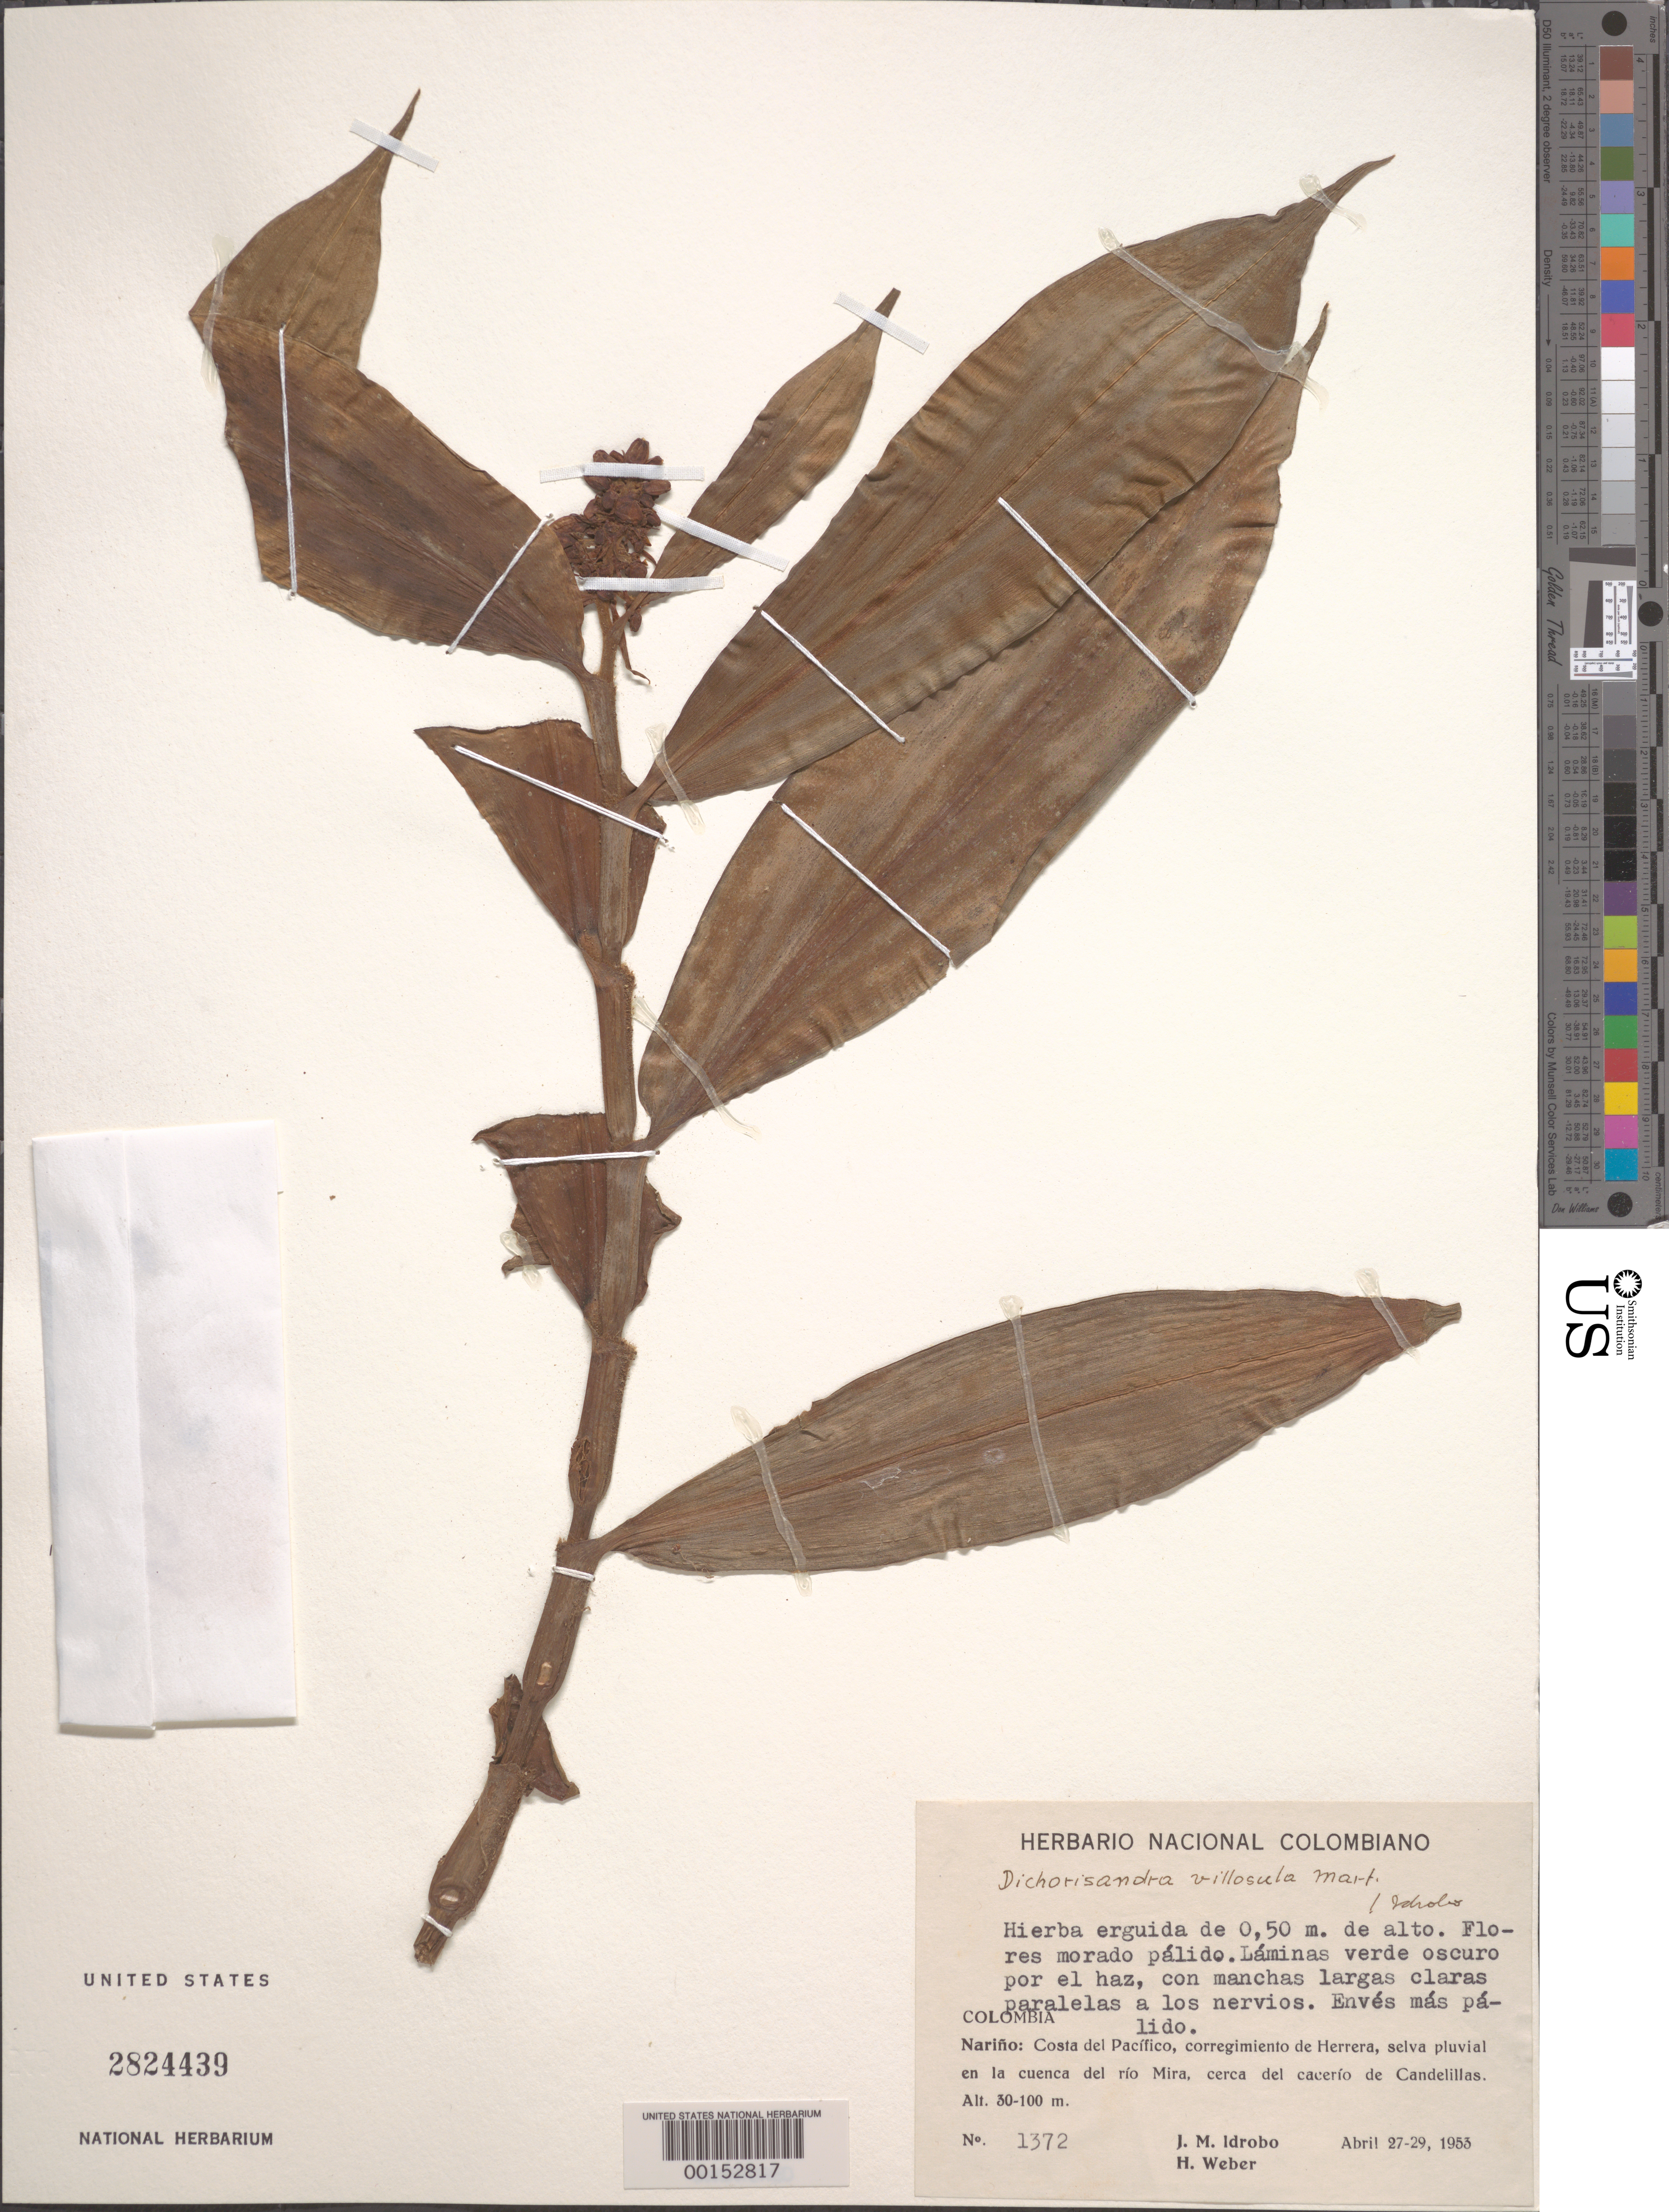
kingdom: Plantae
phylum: Tracheophyta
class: Liliopsida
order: Commelinales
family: Commelinaceae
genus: Dichorisandra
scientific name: Dichorisandra ulei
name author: J.F. Macbr.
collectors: J. M. Idrobo & H. Weber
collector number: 1372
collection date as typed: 27 Apr 1953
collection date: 1953-04-27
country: Colombia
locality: Costa del Pacifico, Herrera confluence of Rio Mira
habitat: Riverbank, forest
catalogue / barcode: US 2824439